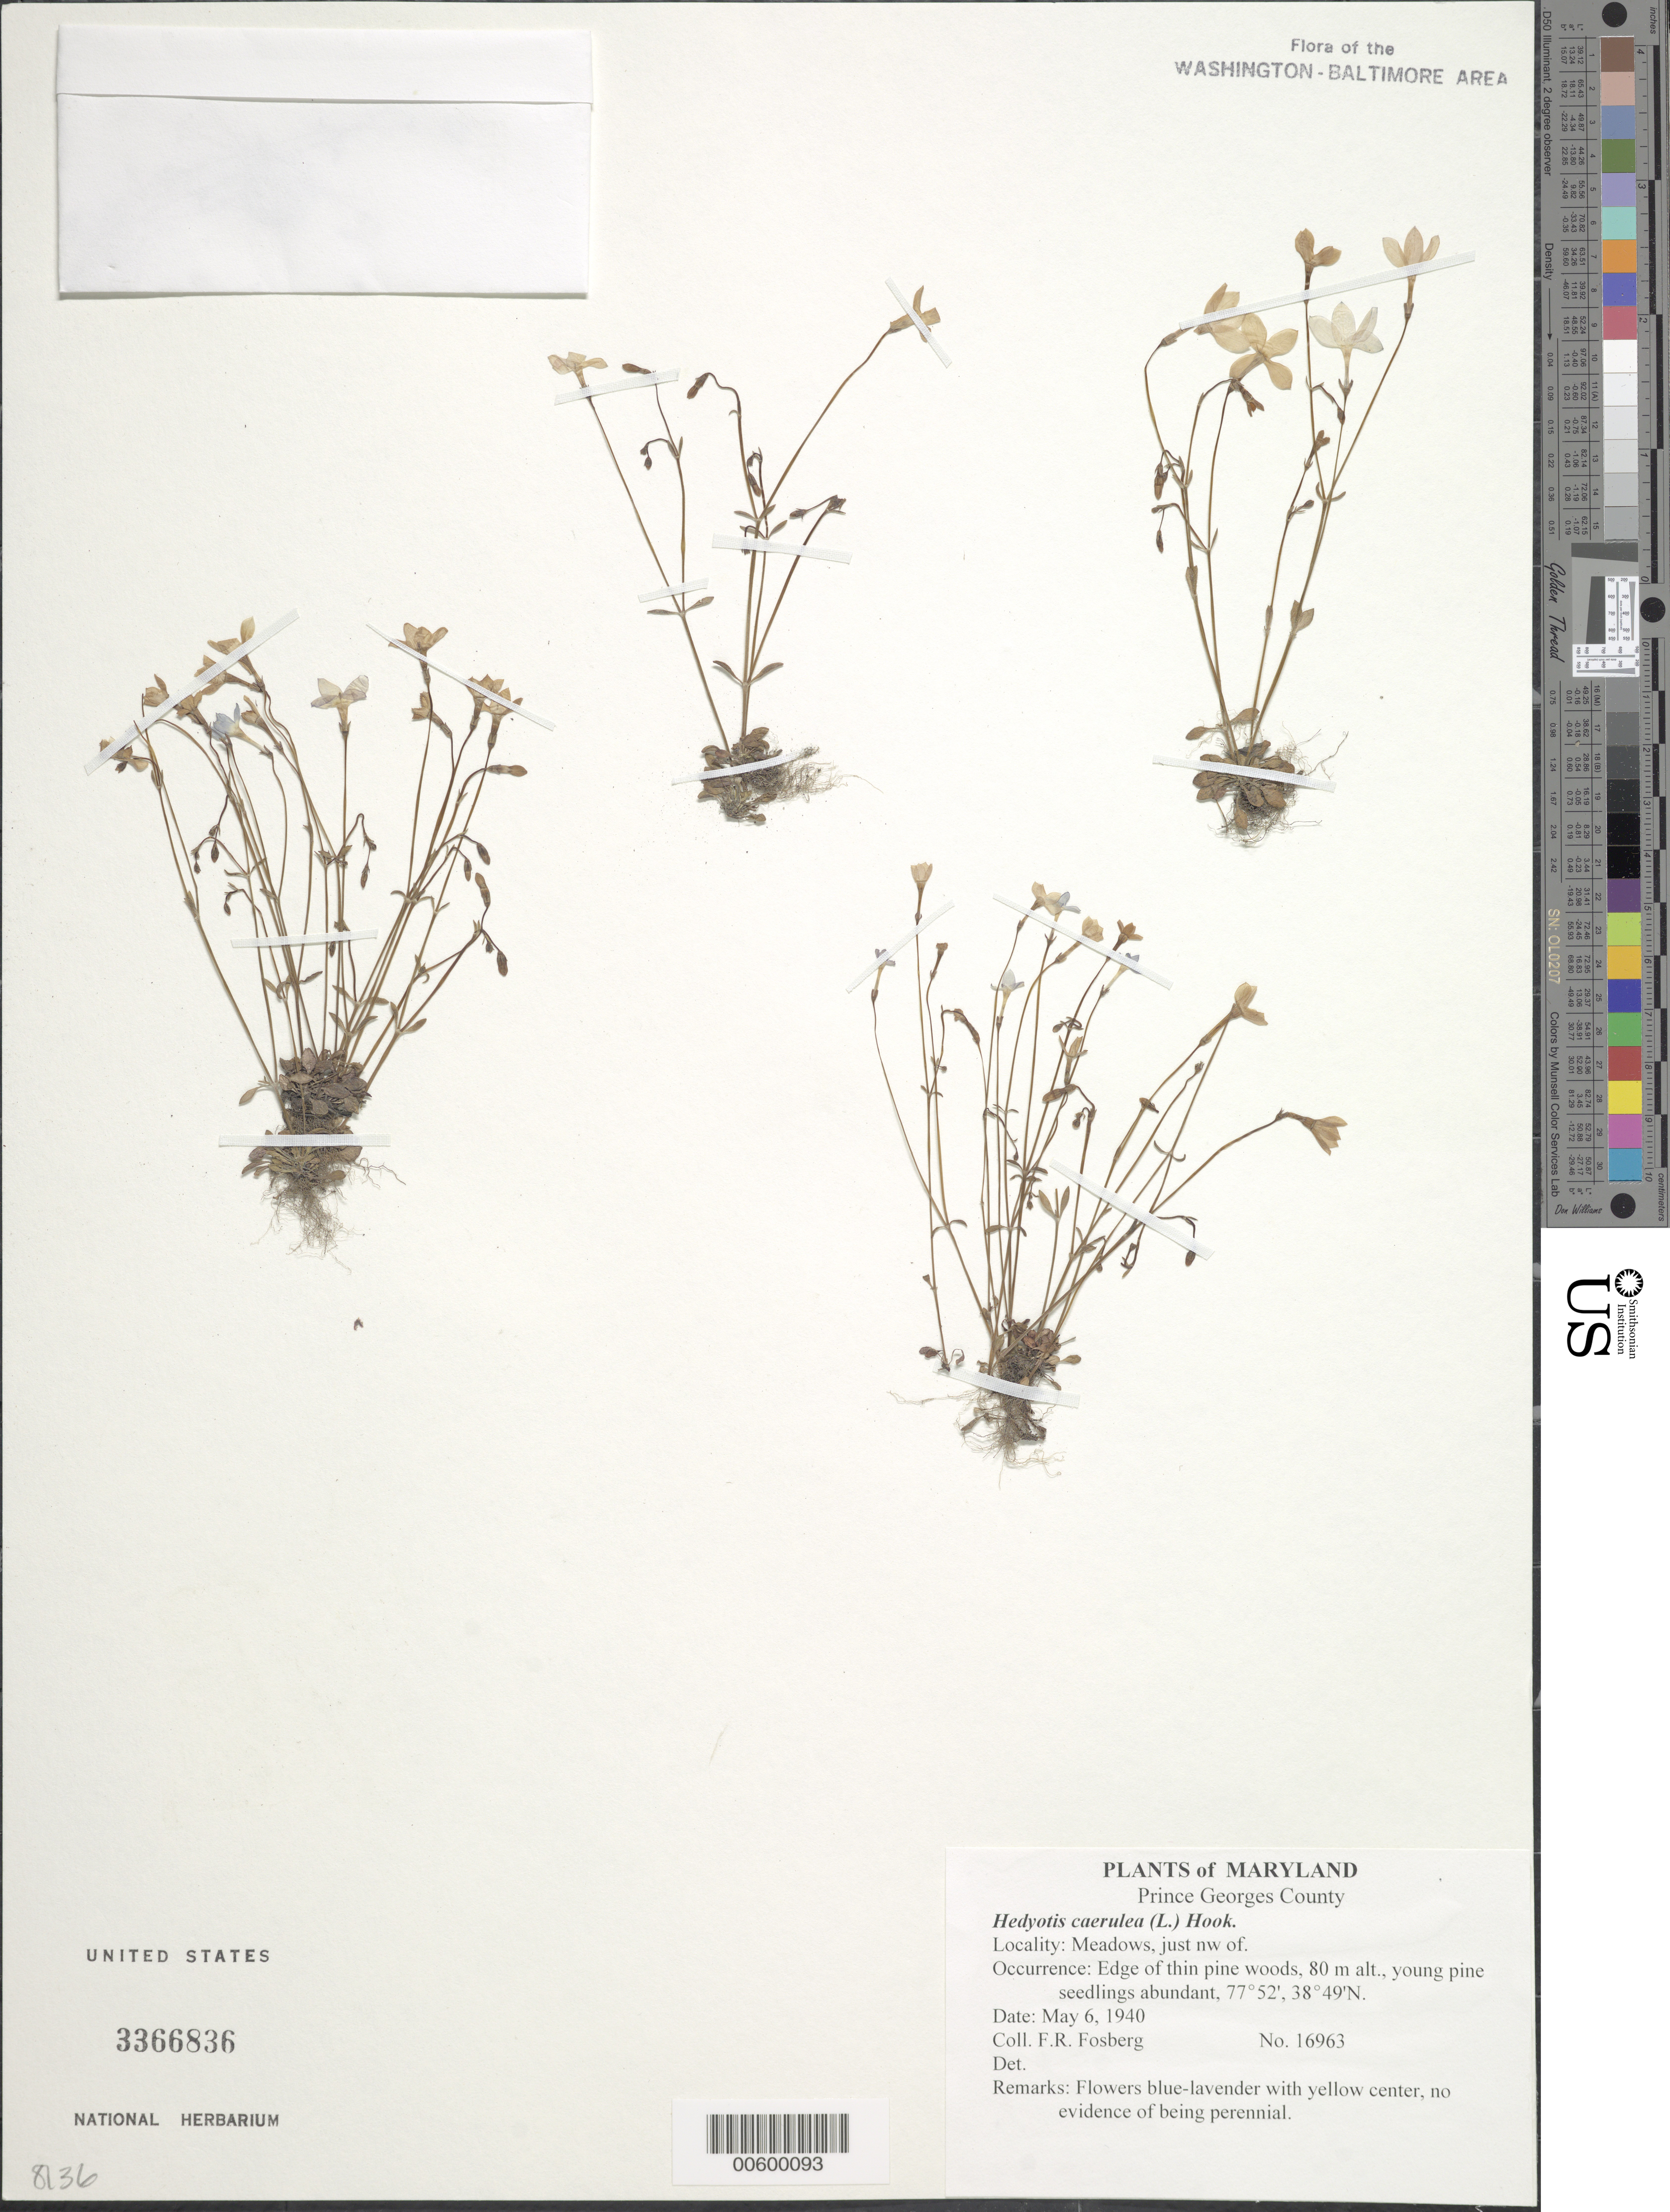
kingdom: Plantae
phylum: Tracheophyta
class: Magnoliopsida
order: Gentianales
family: Rubiaceae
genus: Houstonia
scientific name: Houstonia caerulea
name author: L.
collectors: F. R. Fosberg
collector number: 16963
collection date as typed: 06 May 1940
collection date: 1940-05-06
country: United States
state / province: Maryland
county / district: Prince George's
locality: Just NW of meadows.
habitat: Edge of thin pine woods, young pine seedlings abundant.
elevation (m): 80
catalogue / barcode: US 3366836